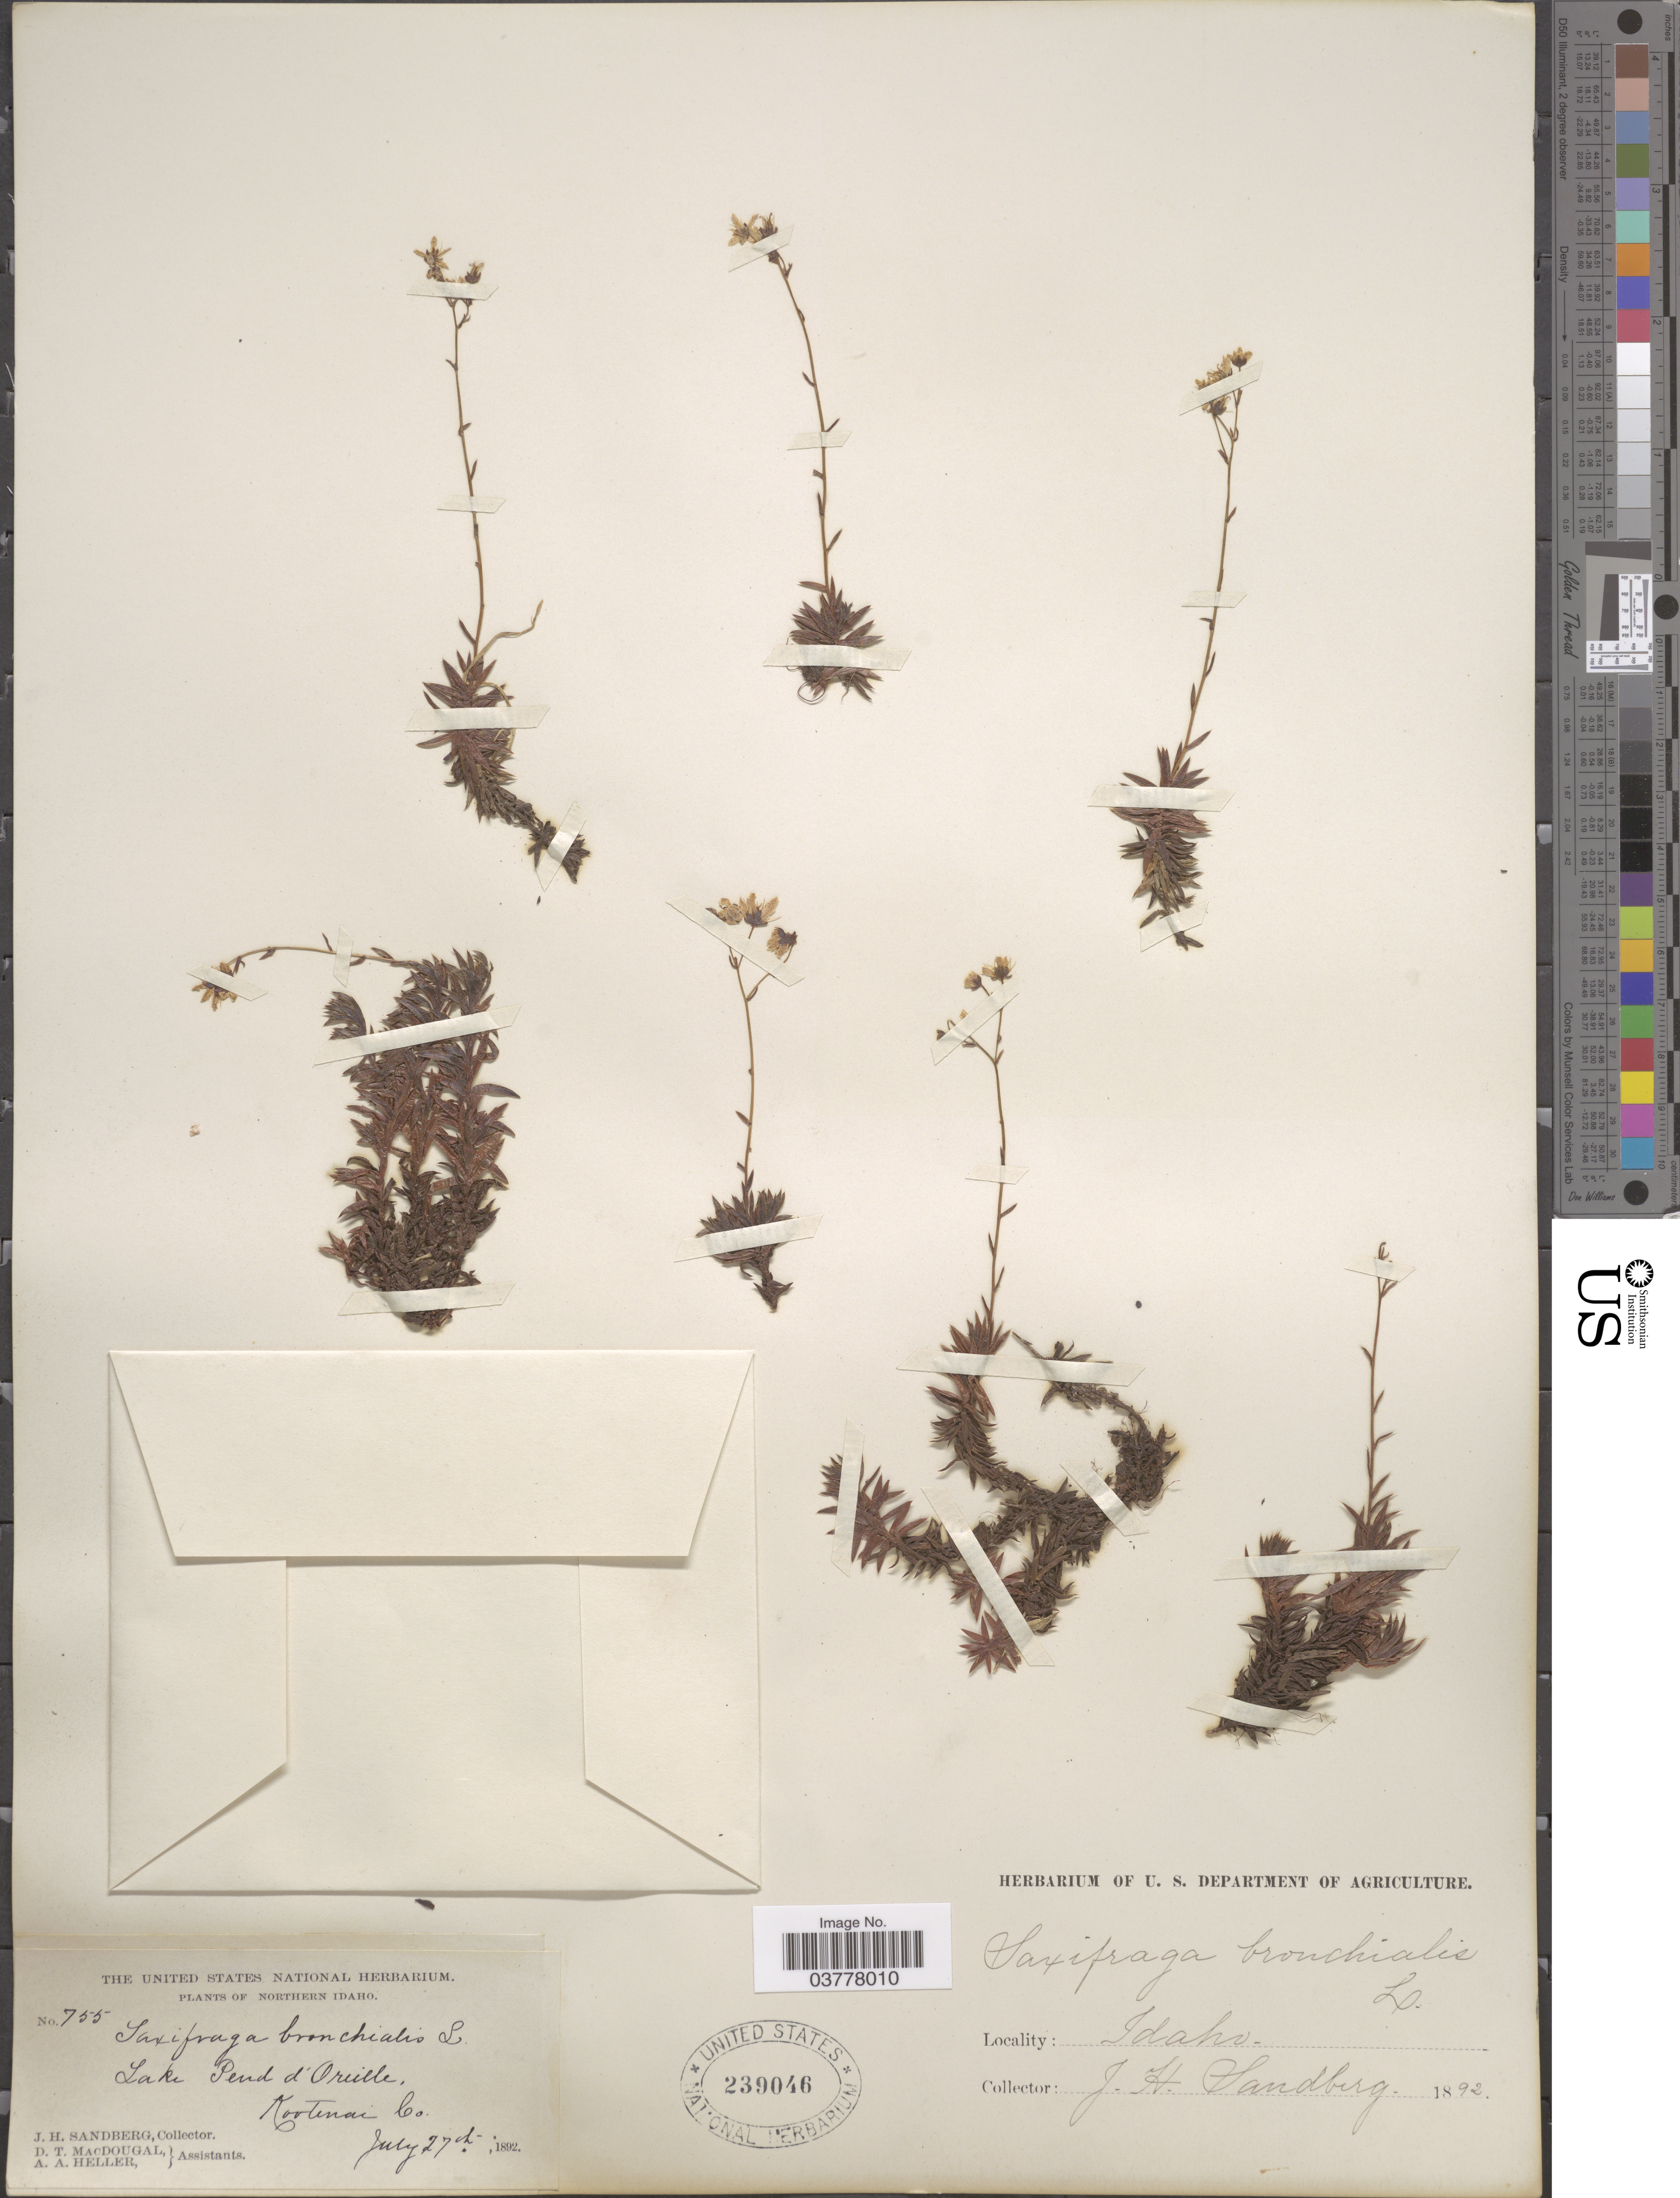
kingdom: Plantae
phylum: Tracheophyta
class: Magnoliopsida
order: Saxifragales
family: Saxifragaceae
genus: Saxifraga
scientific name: Saxifraga bronchialis subsp. austromontana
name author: (Wiegand) Piper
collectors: J. H. Sandberg, D. T. MacDougal & A. A. Heller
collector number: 755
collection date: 1892-07-27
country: United States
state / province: Idaho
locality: Northern Idaho. Lake Pend d'Oreille, Kootenai Co.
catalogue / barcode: US 239046